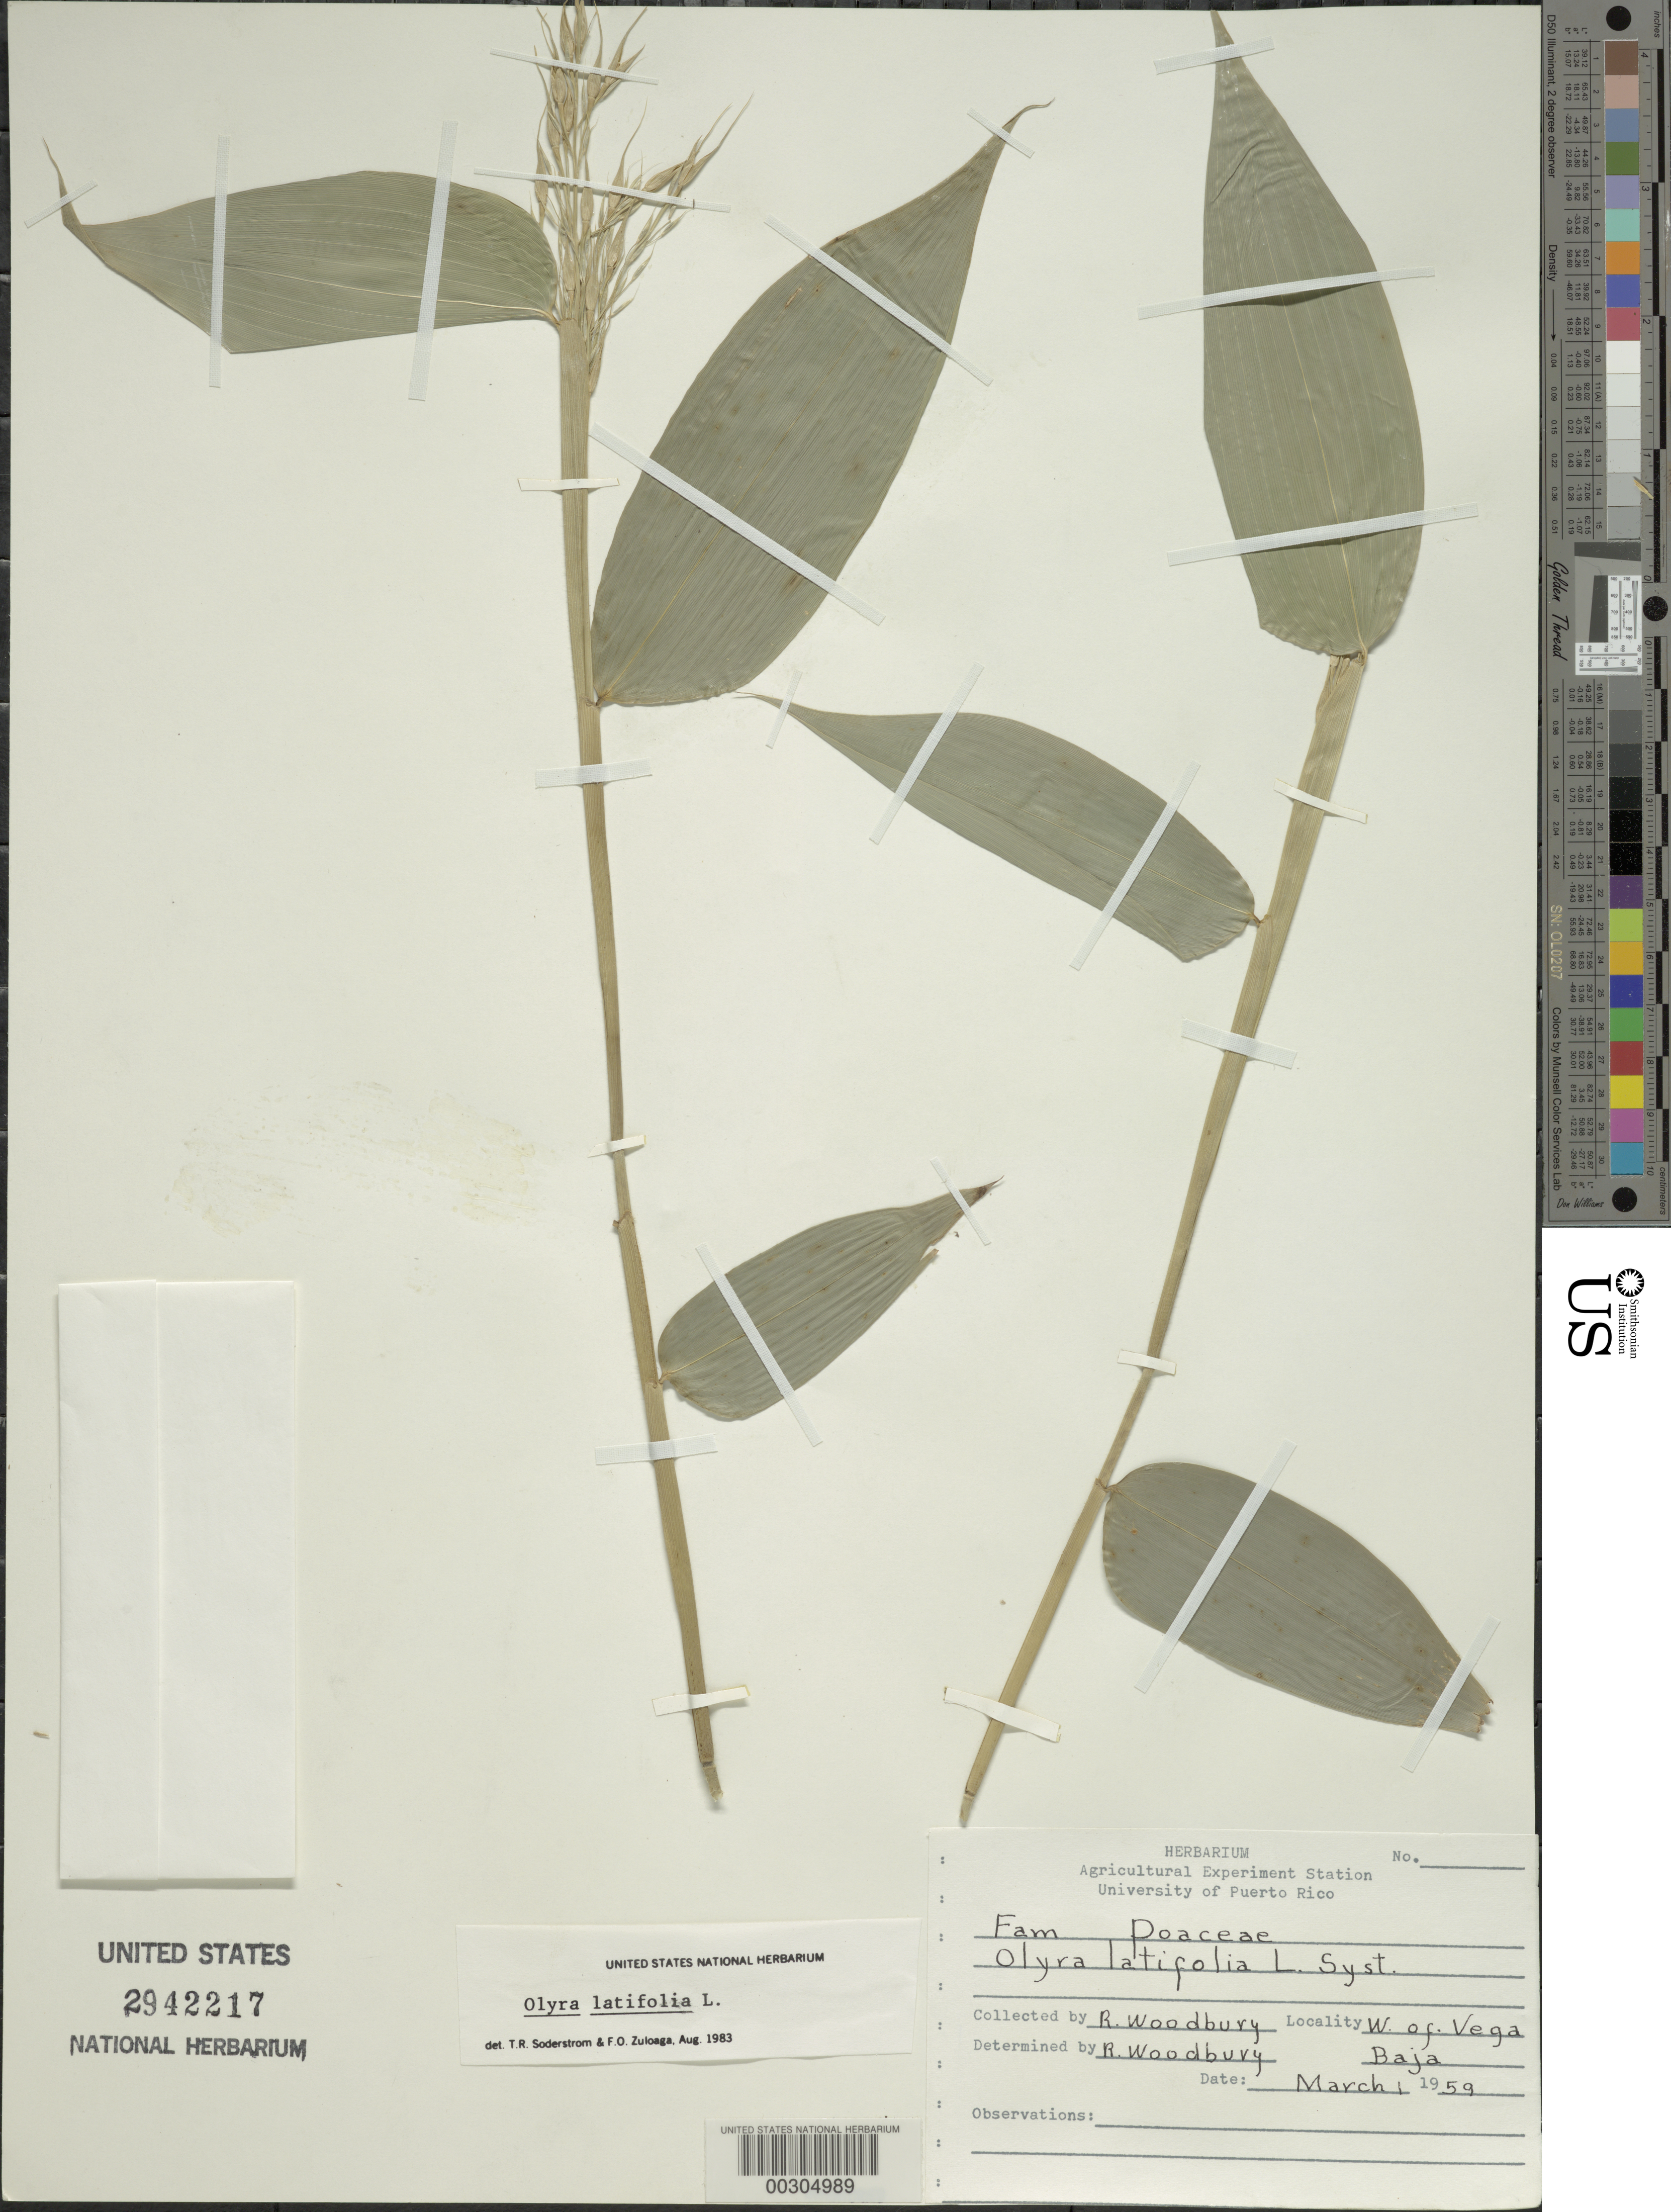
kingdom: Plantae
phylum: Tracheophyta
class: Liliopsida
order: Poales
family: Poaceae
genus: Olyra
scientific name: Olyra latifolia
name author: L.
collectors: R. O. Woodbury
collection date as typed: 01 Mar 1959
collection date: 1959-03-01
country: Puerto Rico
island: Greater Antilles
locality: Vega baja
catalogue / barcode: US 2942217